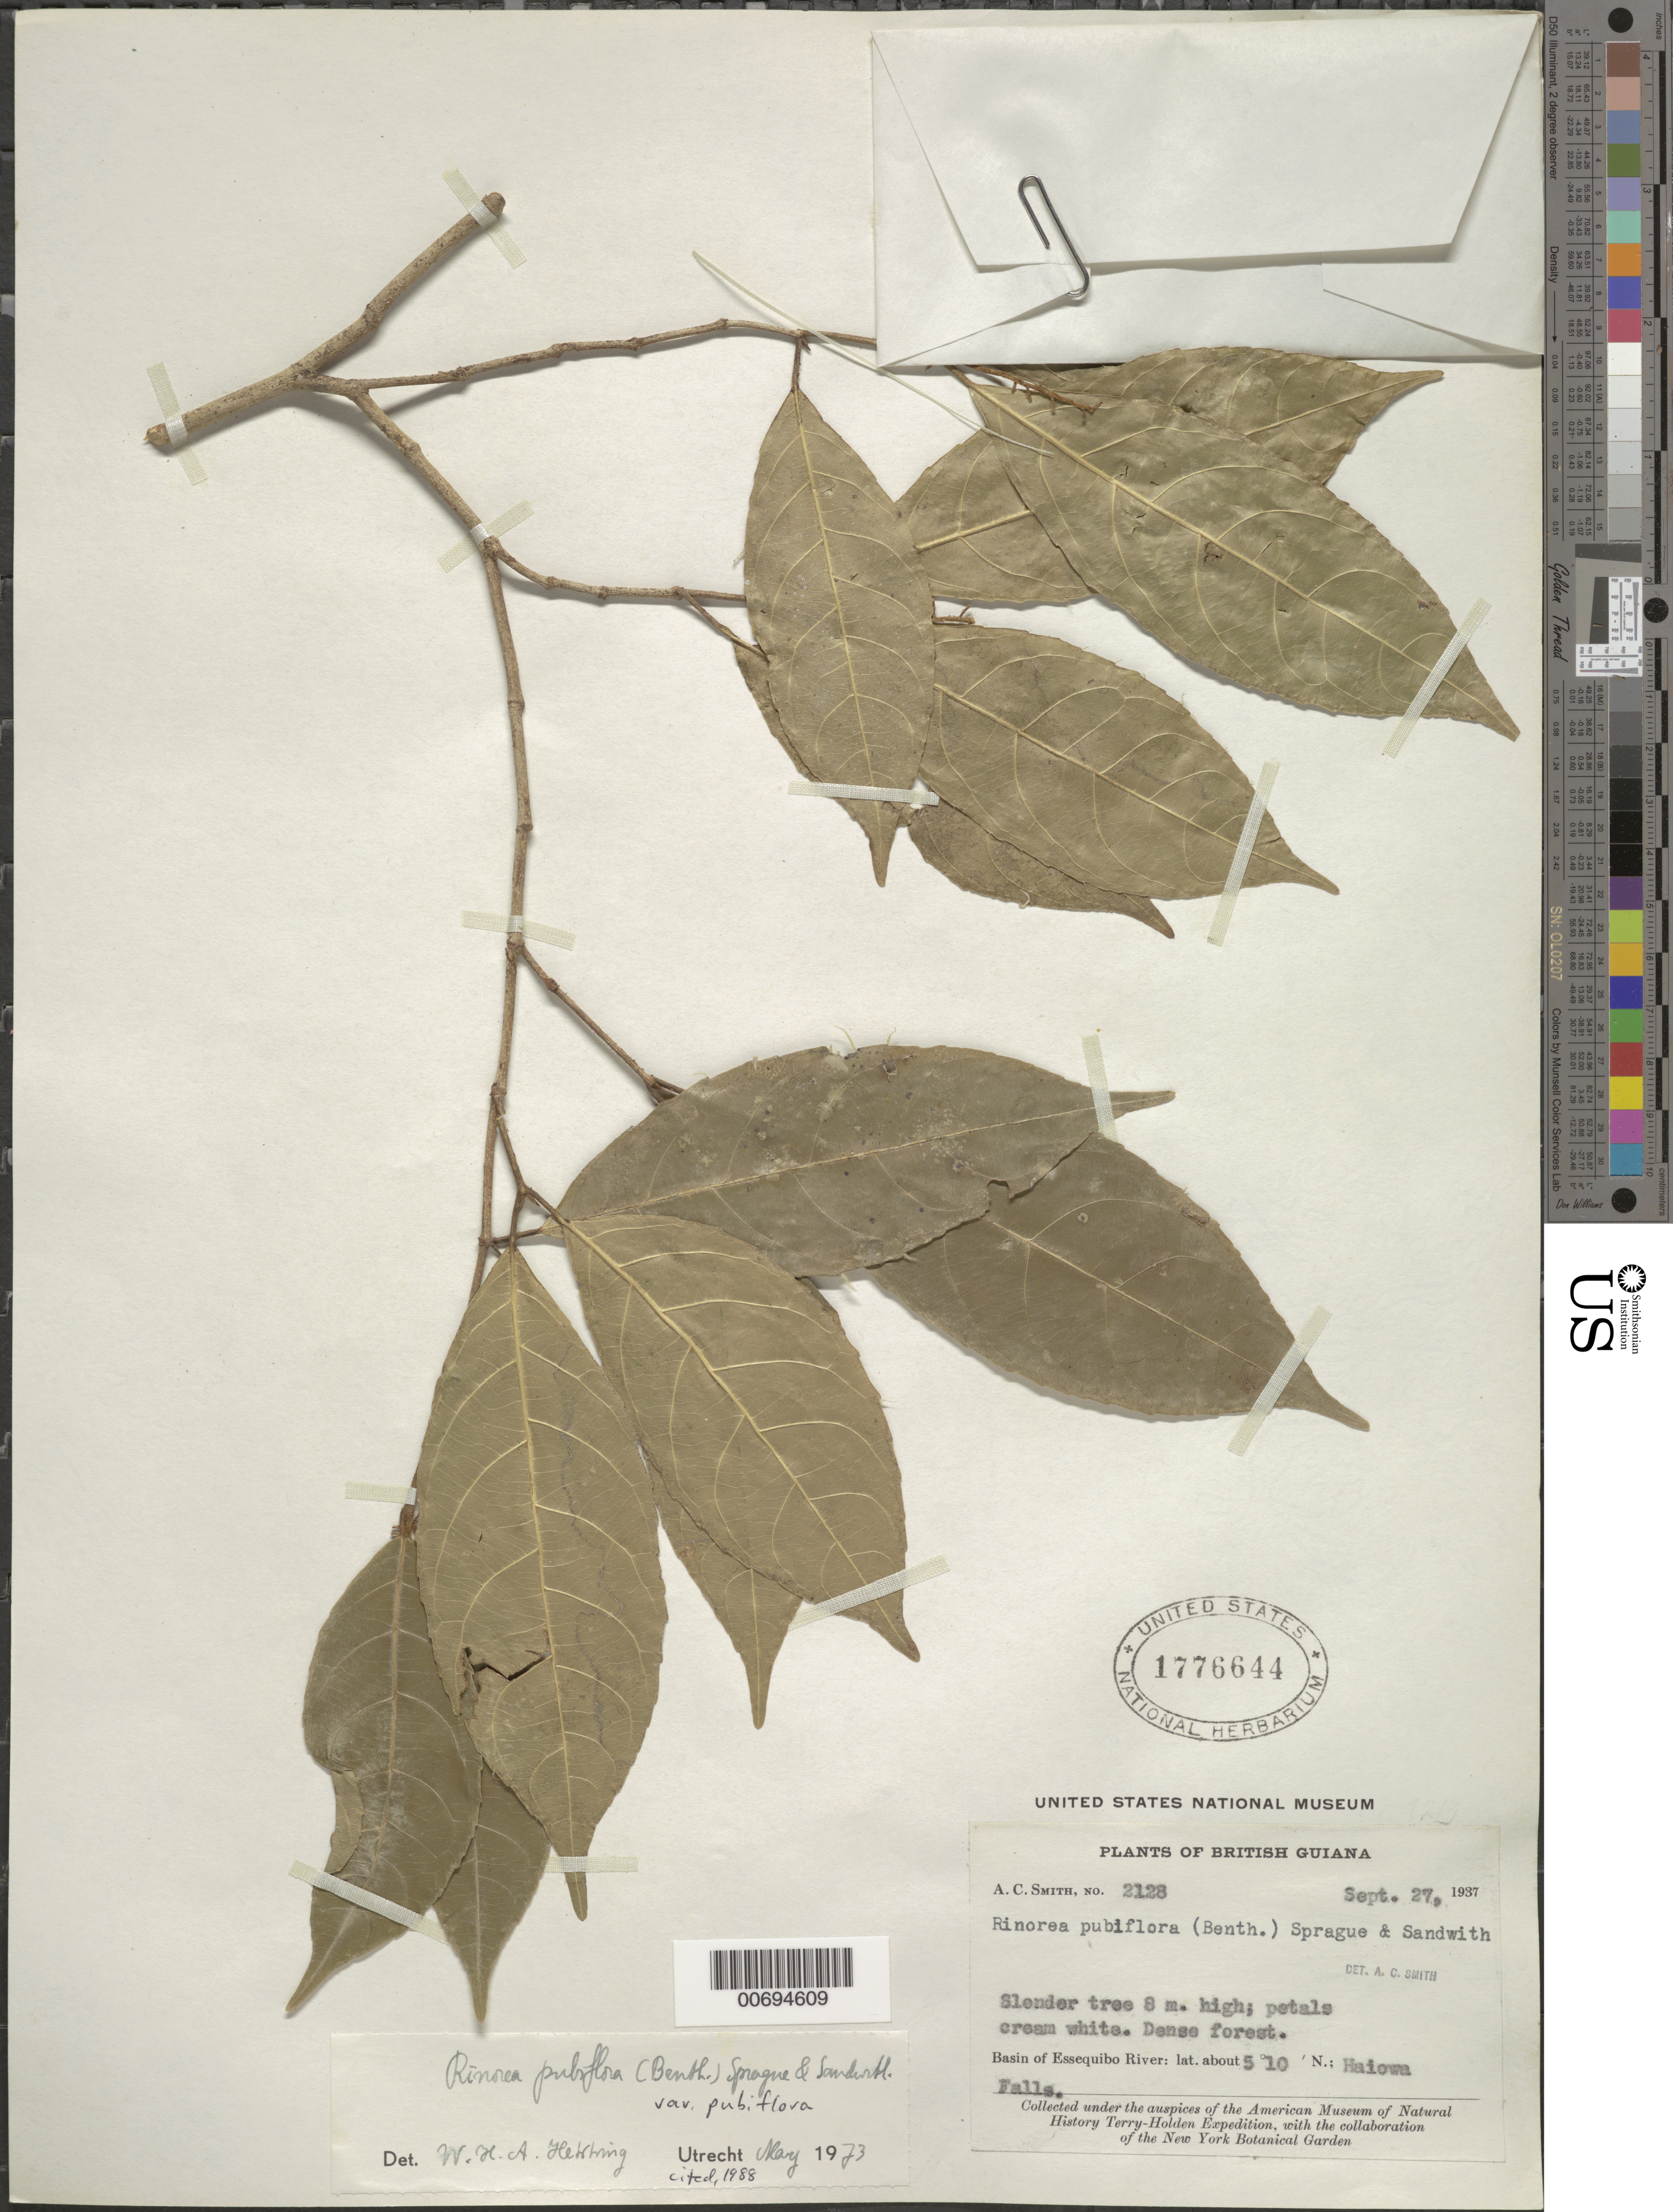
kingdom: Plantae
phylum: Tracheophyta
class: Magnoliopsida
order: Malpighiales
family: Violaceae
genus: Rinorea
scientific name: Rinorea pubiflora var. pubiflora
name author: (Benth.) Sprague & Sandwith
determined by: Hekking, W. H. A.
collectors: A. C. Smith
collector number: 2128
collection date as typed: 27-Sep-37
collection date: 1937-09-27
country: Guyana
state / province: Potaro-Siparuni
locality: Haiowa Falls, Essequibo River basin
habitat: Dense forest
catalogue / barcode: US 1776644